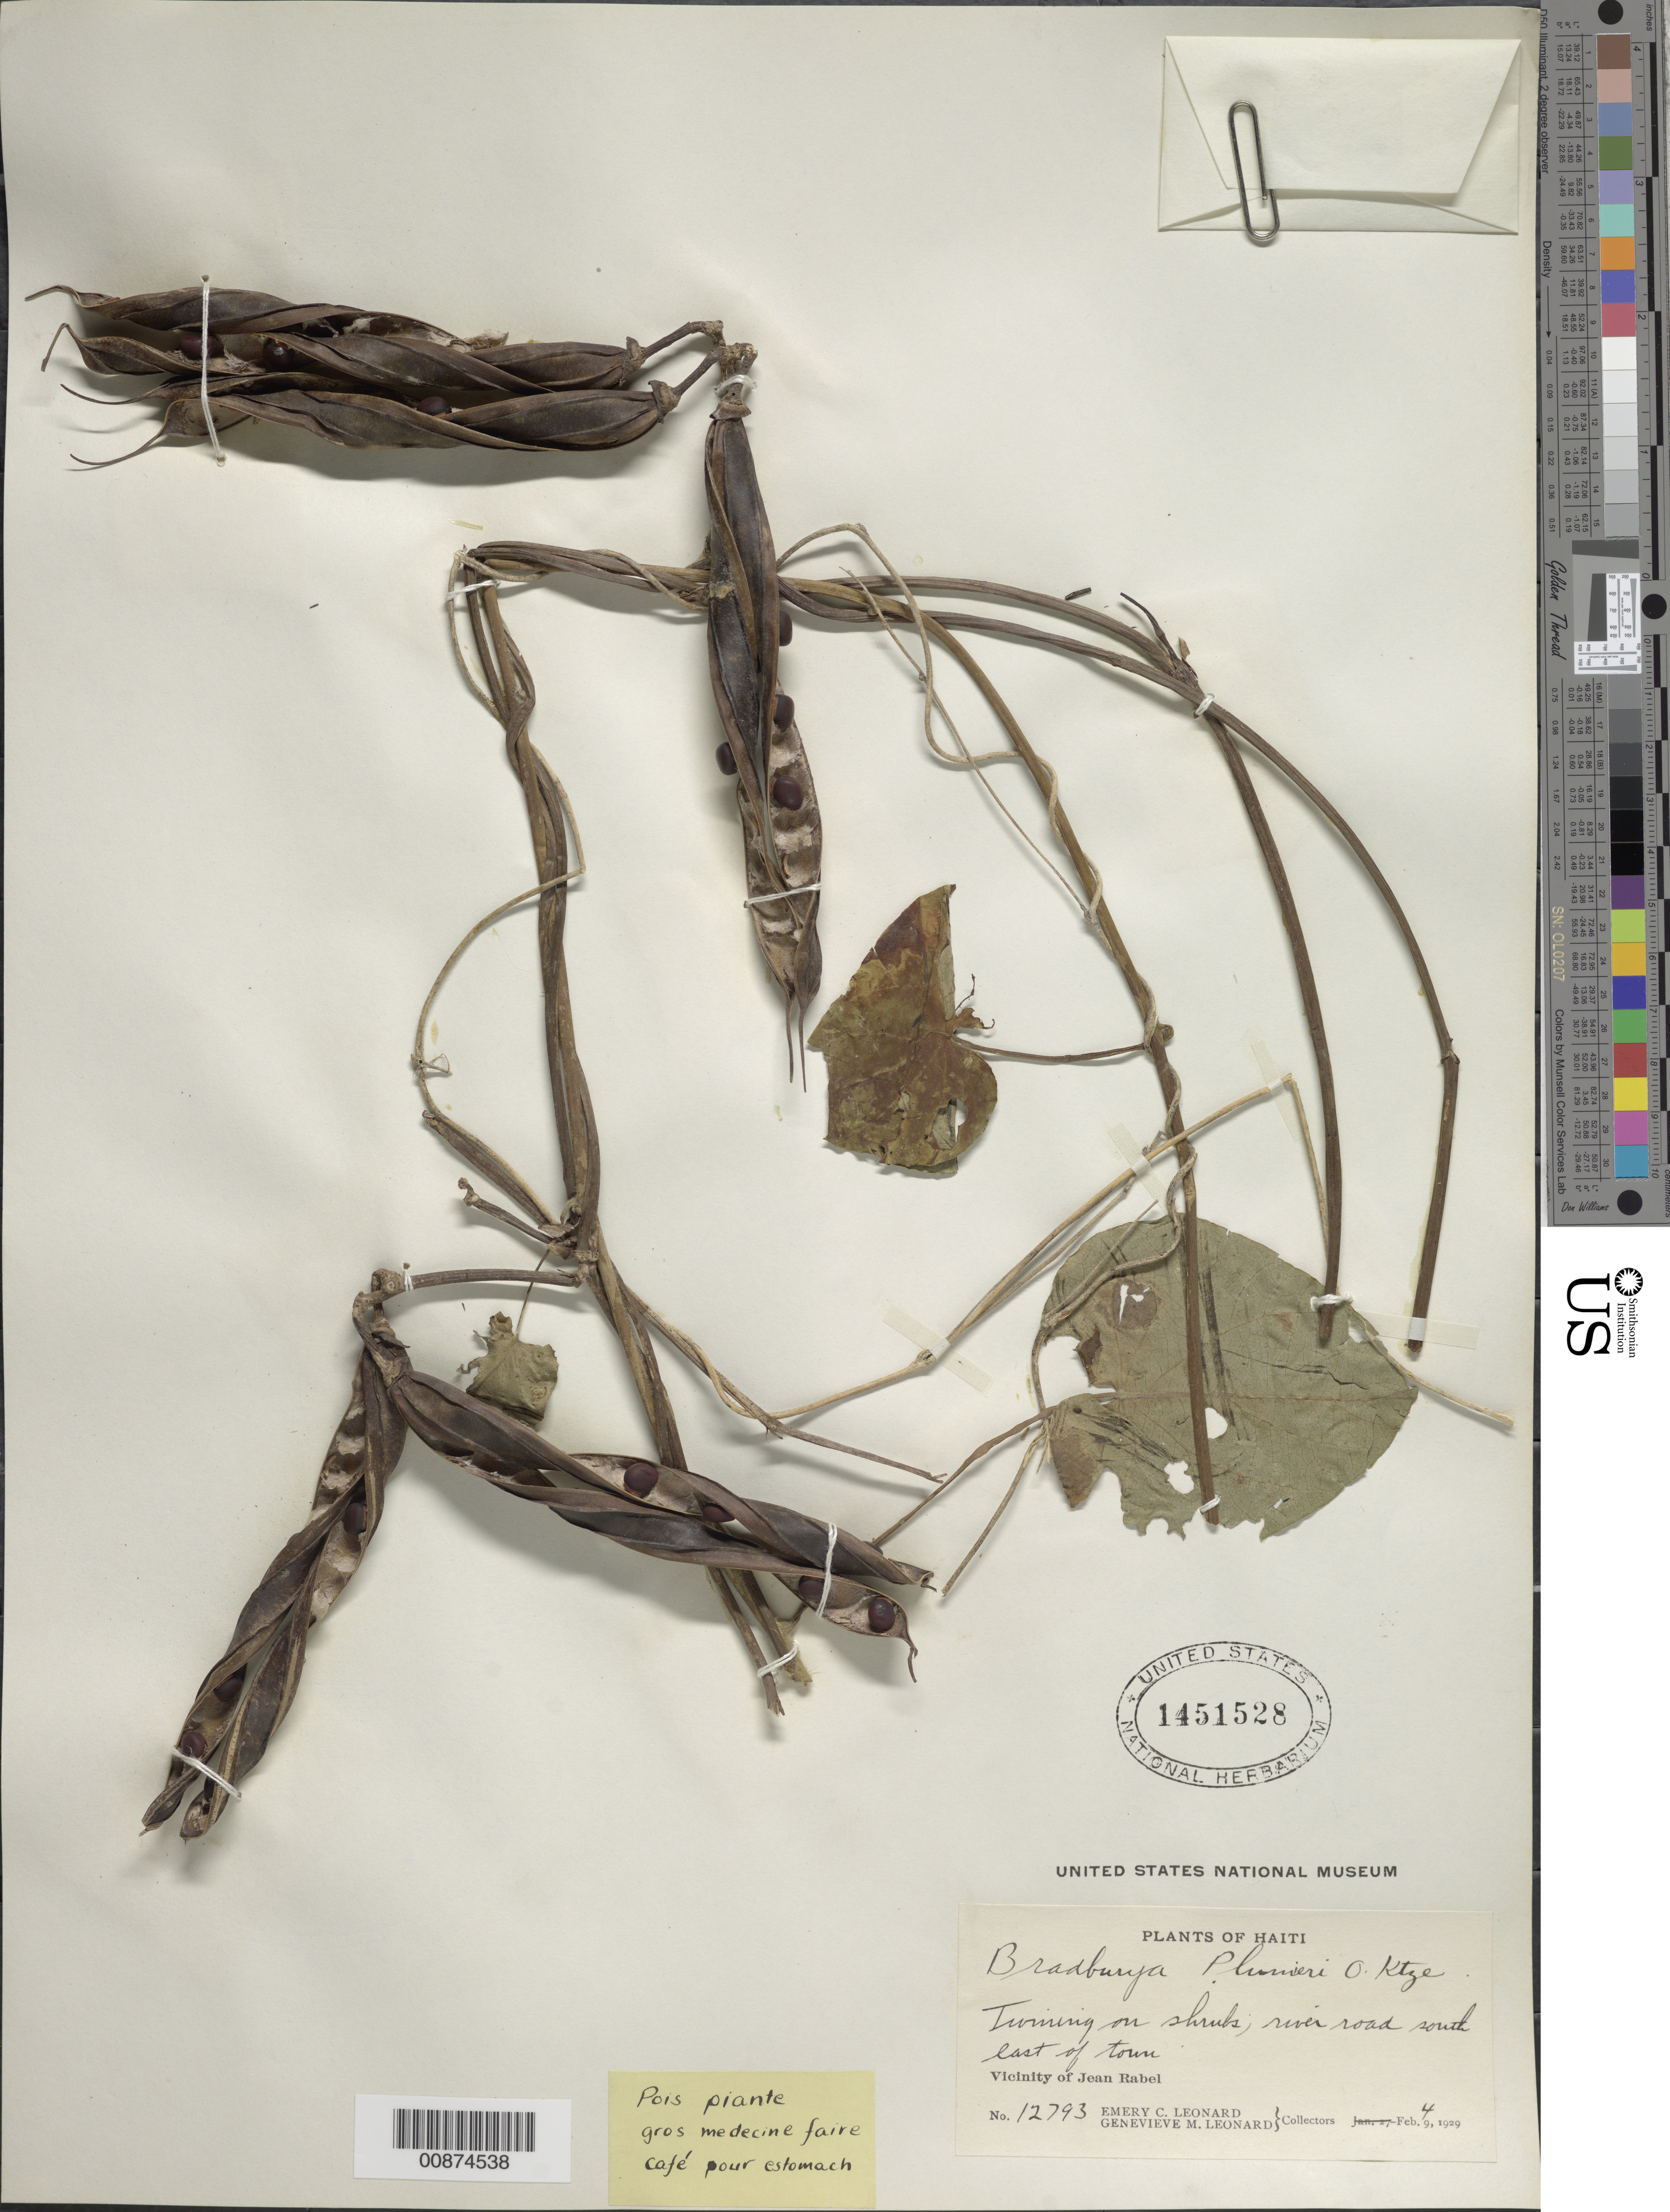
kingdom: Plantae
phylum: Tracheophyta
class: Magnoliopsida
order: Fabales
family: Fabaceae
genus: Centrosema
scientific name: Centrosema plumieri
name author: (Turpin ex Pers.) Benth.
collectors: E. C. Leonard & G. M. Leonard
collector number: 12793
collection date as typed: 04 Feb 1929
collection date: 1929-02-04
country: Haiti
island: Hispaniola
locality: South east of Jean Rabel.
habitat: Twining on shrubs. River road.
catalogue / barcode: US 1451528